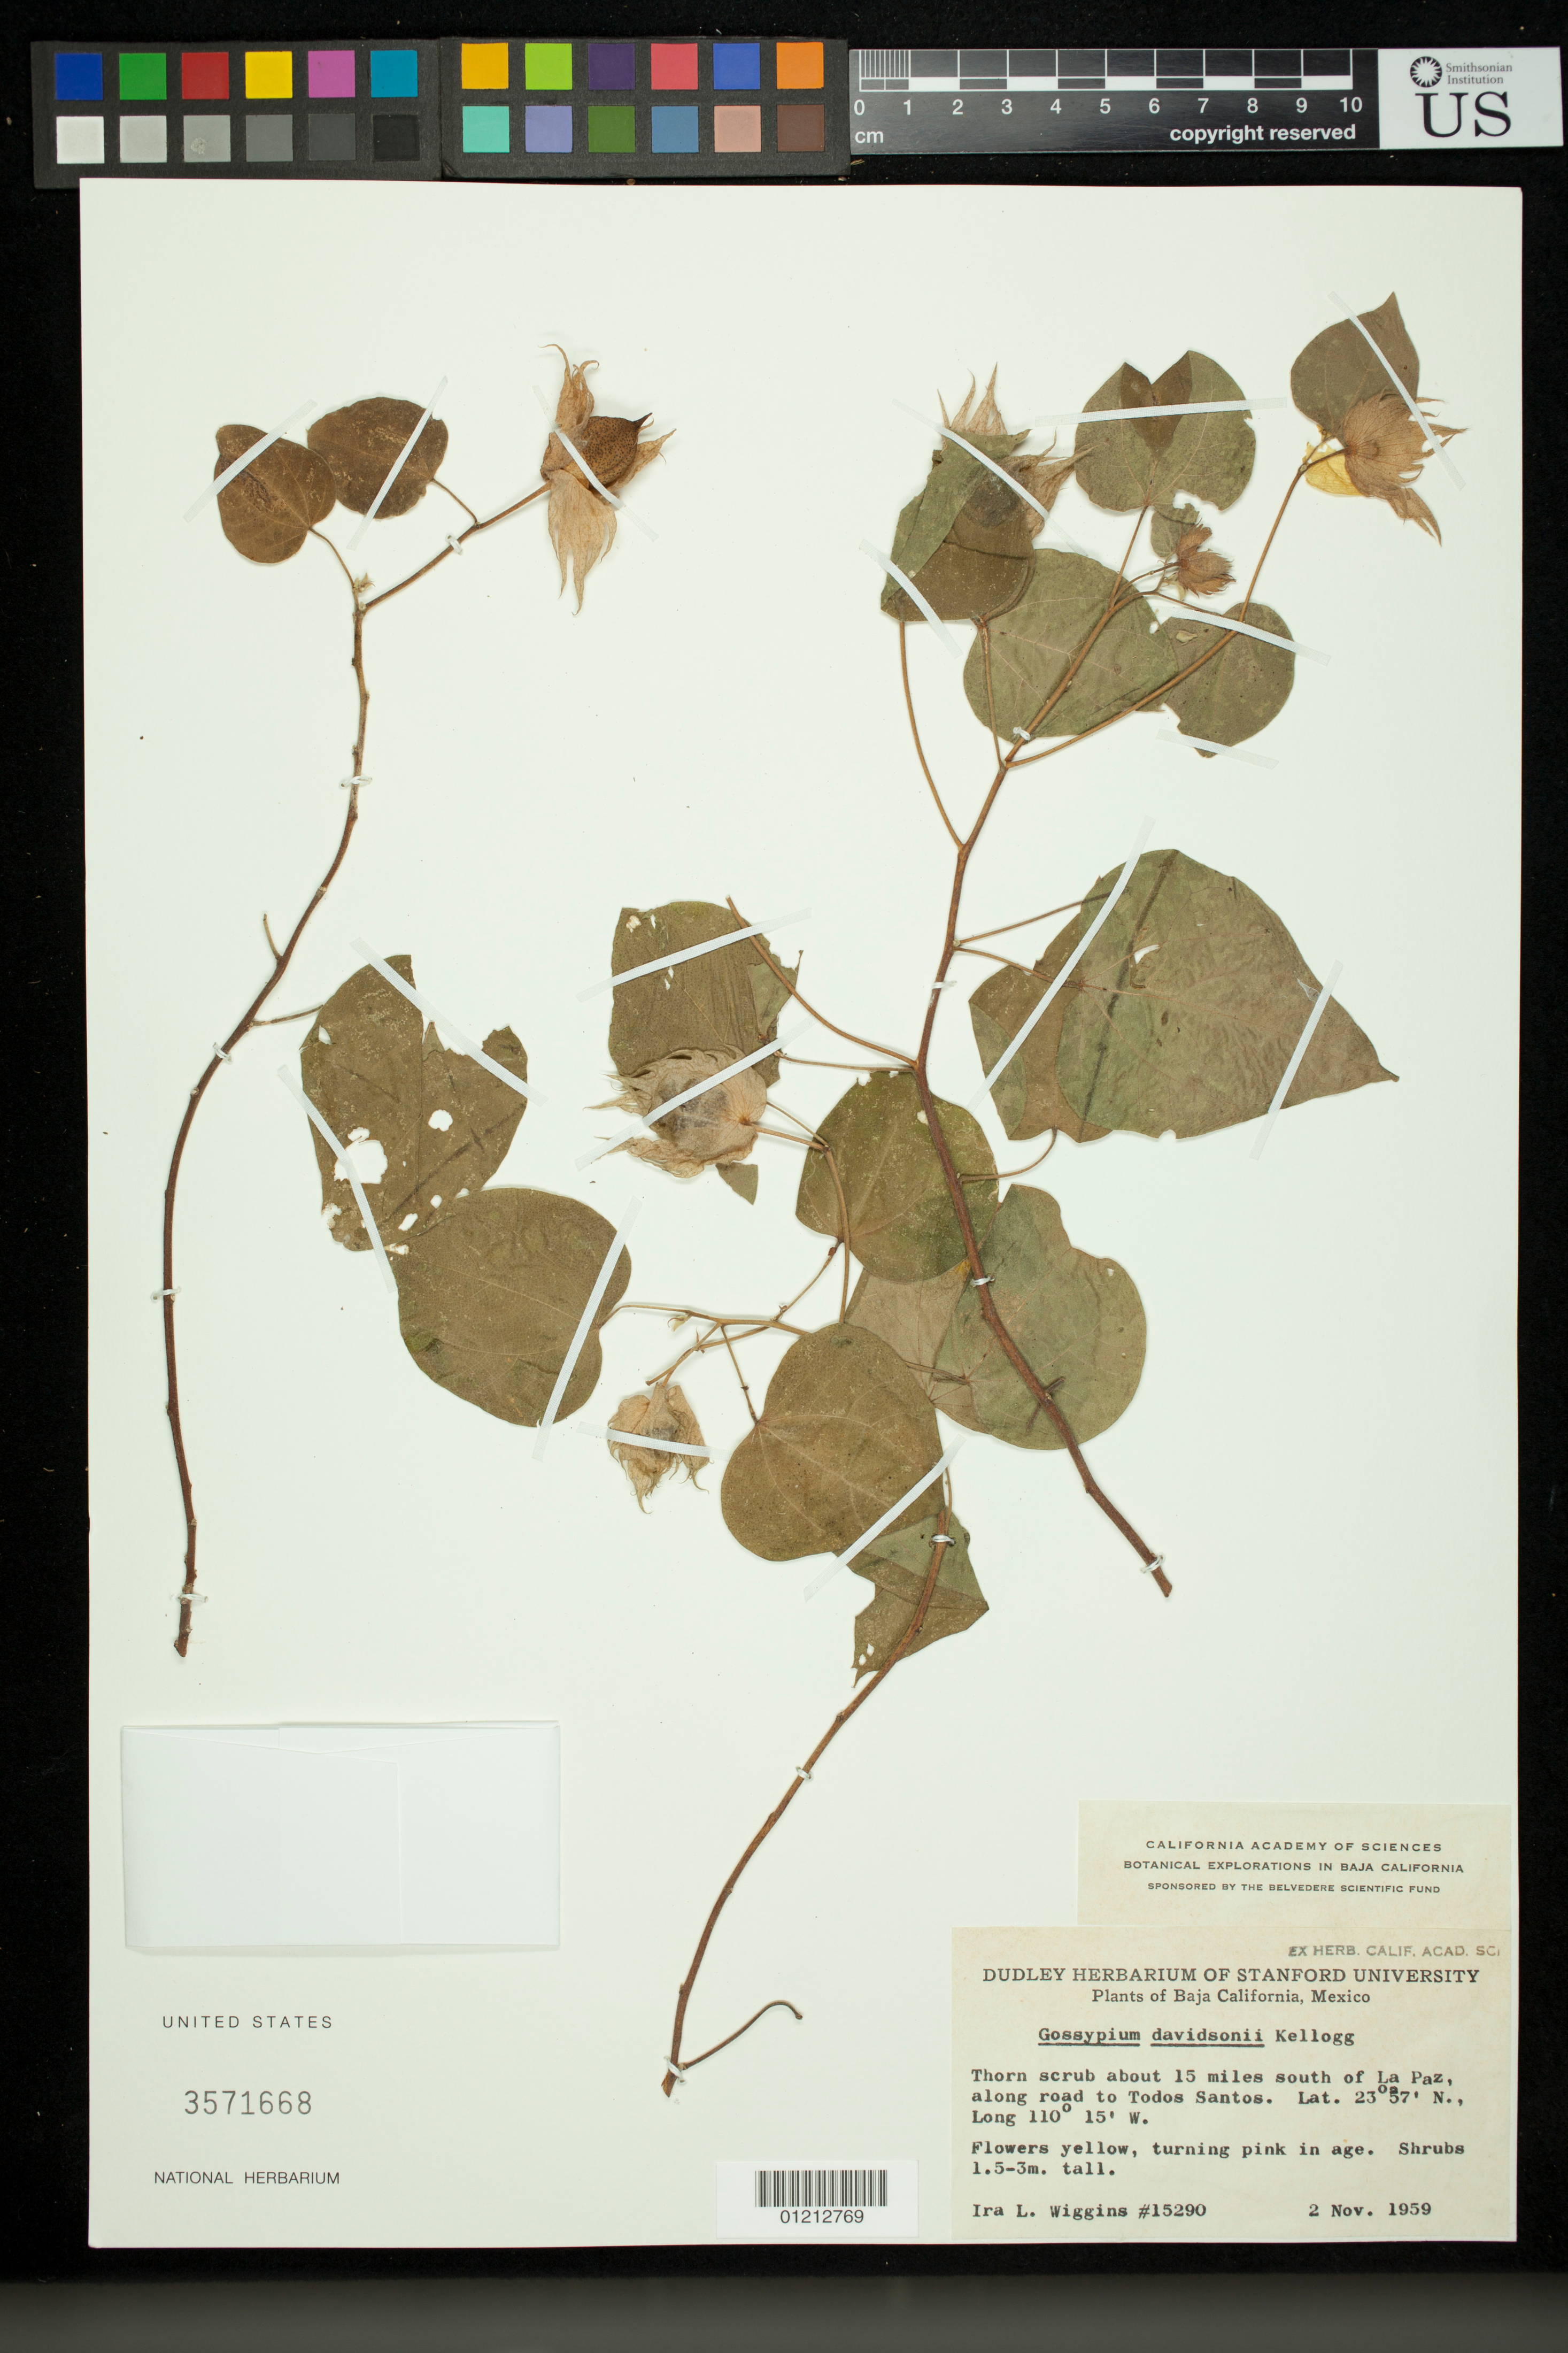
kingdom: Plantae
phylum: Tracheophyta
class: Magnoliopsida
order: Malvales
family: Malvaceae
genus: Gossypium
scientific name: Gossypium davidsonii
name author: Kellogg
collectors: I. L. Wiggins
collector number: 15290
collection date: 1959-11-02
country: Mexico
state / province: Baja California Sur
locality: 15 miles south of La Paz, along road to Todos Santos.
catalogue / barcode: US 3571668